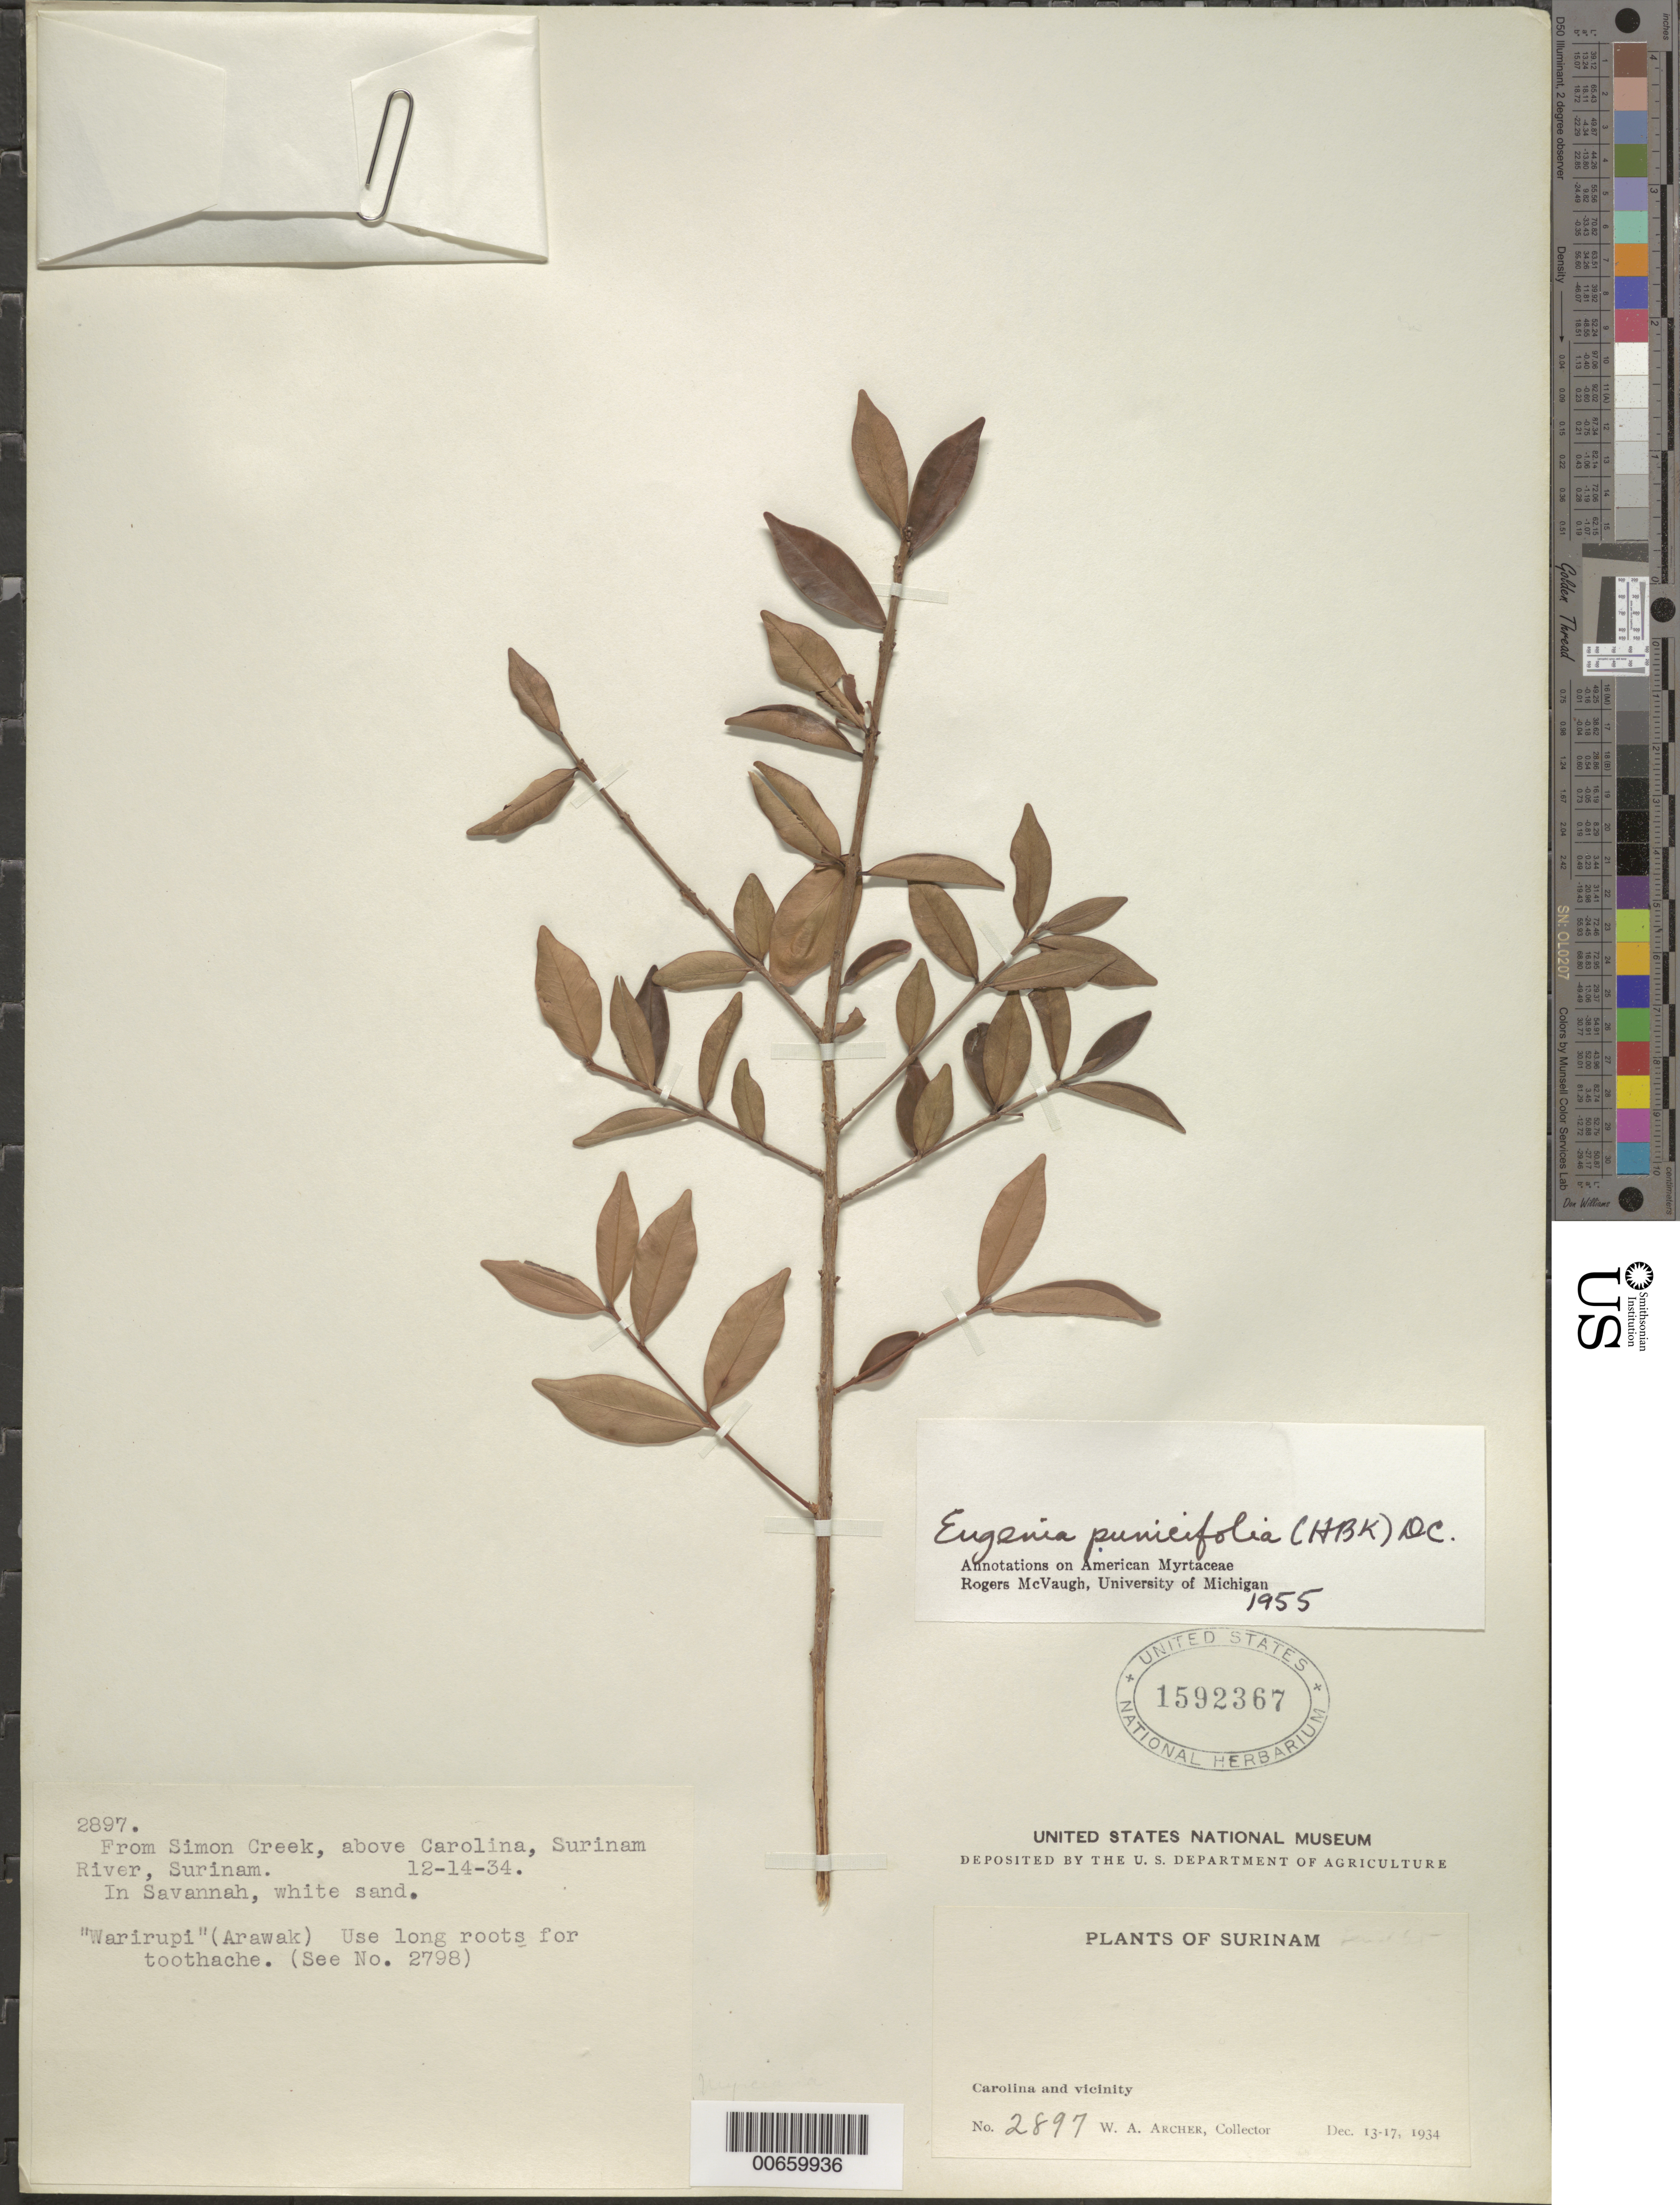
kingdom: Plantae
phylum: Tracheophyta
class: Magnoliopsida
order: Myrtales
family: Myrtaceae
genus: Eugenia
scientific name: Eugenia punicifolia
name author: (Kunth) DC.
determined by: McVaugh, R.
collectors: W. A. Archer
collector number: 2897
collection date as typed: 13-Dec-34 to 17-Dec-34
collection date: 1934-12-13/1934-12-17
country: Suriname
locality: Carolina, Simon Creek, above Surinam R.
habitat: Savanna, white sand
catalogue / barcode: US 1592367